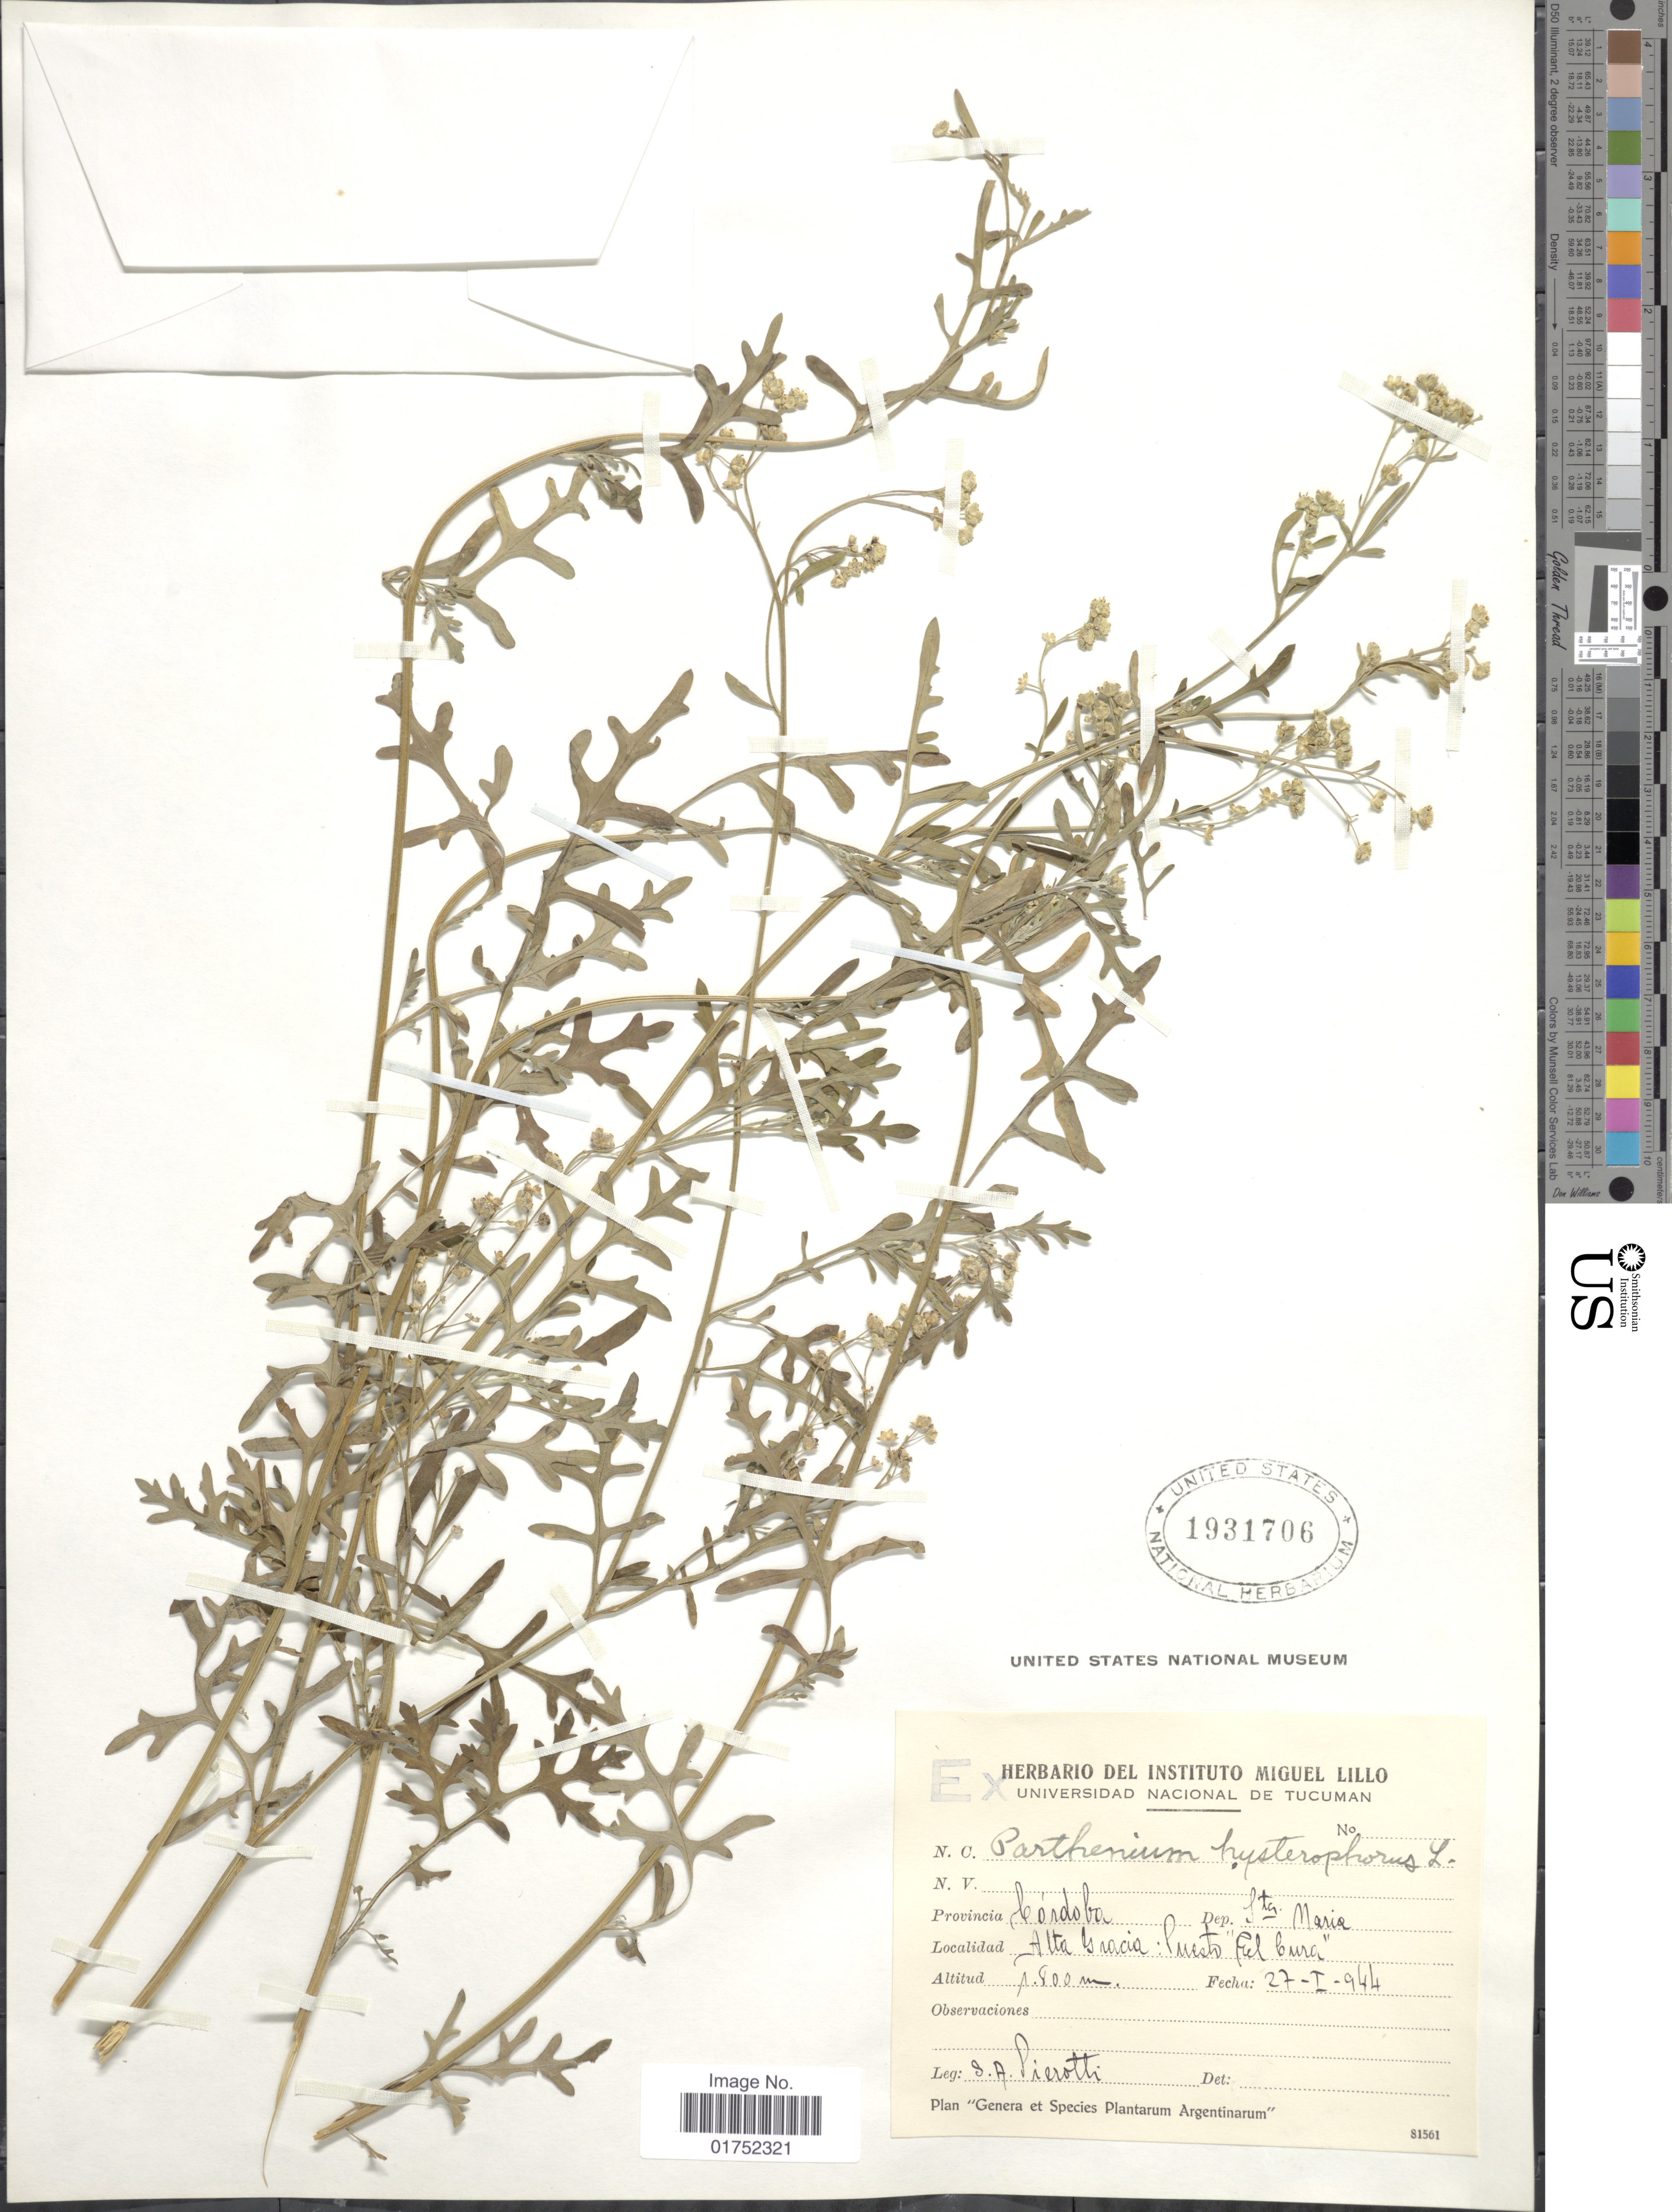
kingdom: Plantae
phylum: Tracheophyta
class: Magnoliopsida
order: Asterales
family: Asteraceae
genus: Parthenium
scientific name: Parthenium hysterophorus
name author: L.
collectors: S. A. Pierotti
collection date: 1944-01-27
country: Colombia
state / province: Córdoba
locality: Dep. Sta. Maria, Alta Gracia, Puesto El Cura [interpreted]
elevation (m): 1800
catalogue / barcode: US 1931706